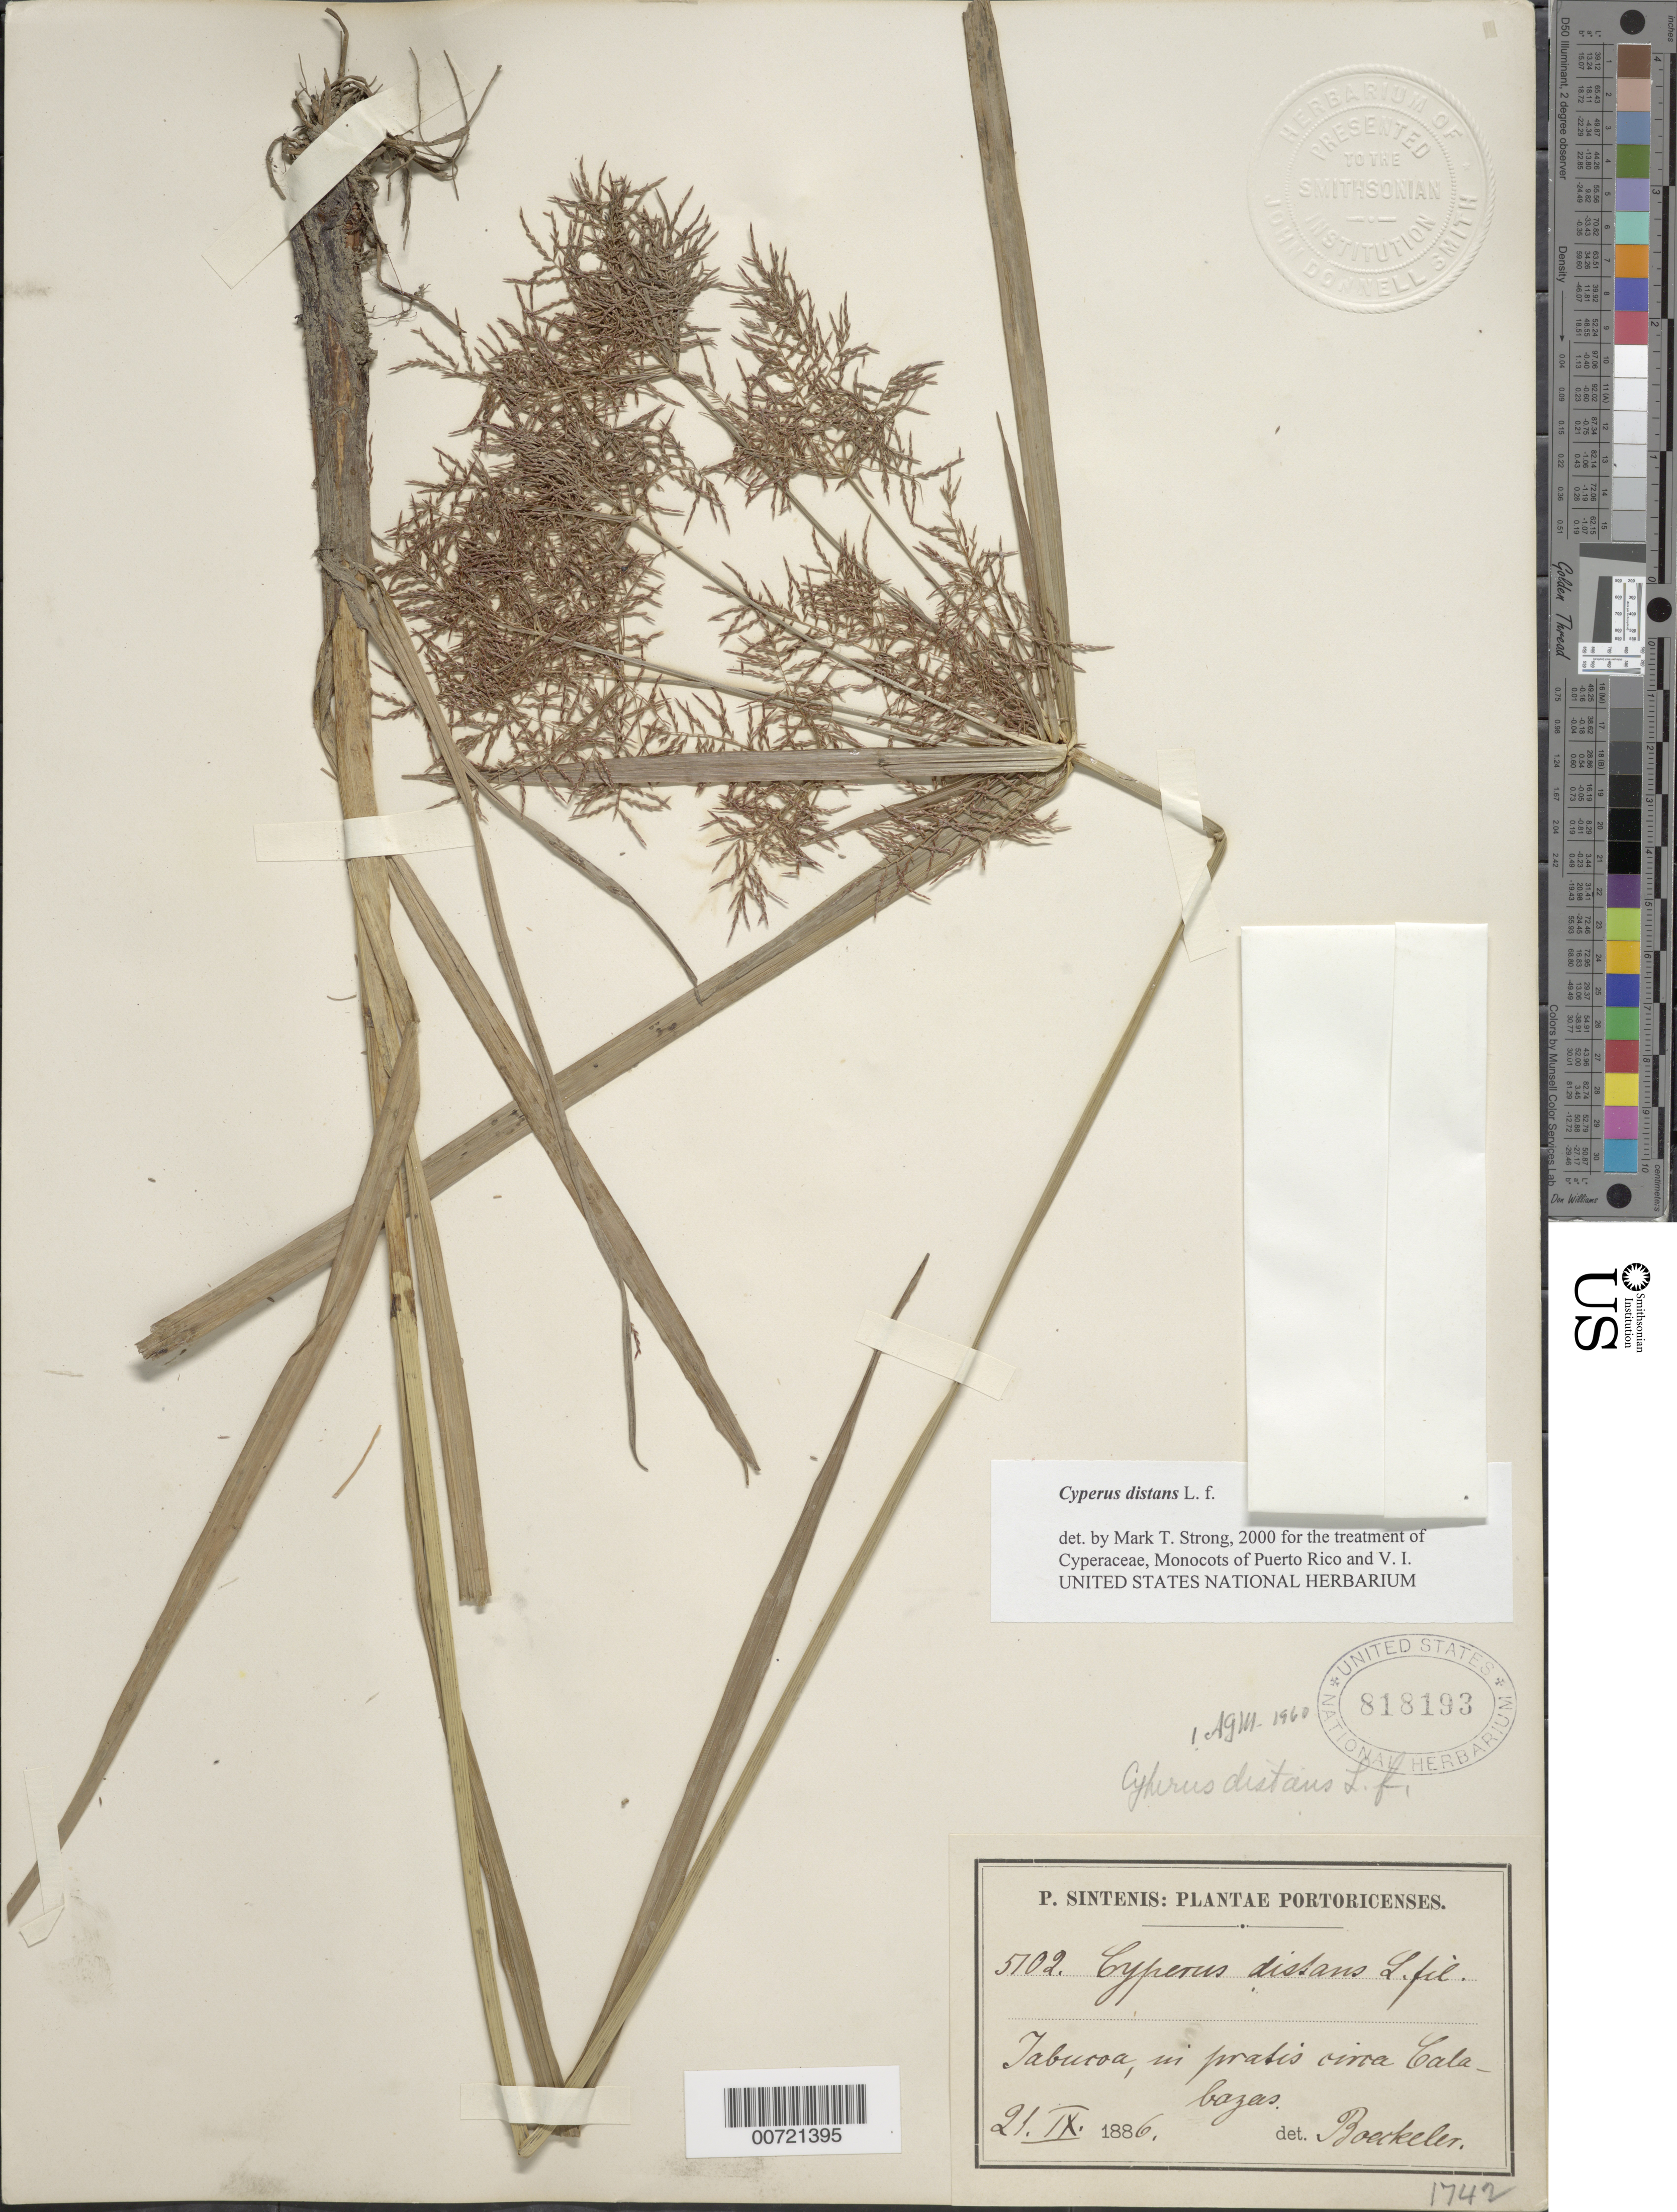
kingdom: Plantae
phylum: Tracheophyta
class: Liliopsida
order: Poales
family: Cyperaceae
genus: Cyperus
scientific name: Cyperus distans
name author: L. f.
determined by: Strong, M. T., (US), Smithsonian Institution - National Museum of Natural History (UNITED STATES)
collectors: P. Sintenis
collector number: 5102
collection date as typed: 21 Sep 1886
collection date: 1886-09-21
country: Puerto Rico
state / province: Yabucoa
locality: Yabucoa.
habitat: In pratis circa Calabazas.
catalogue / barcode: US 818193